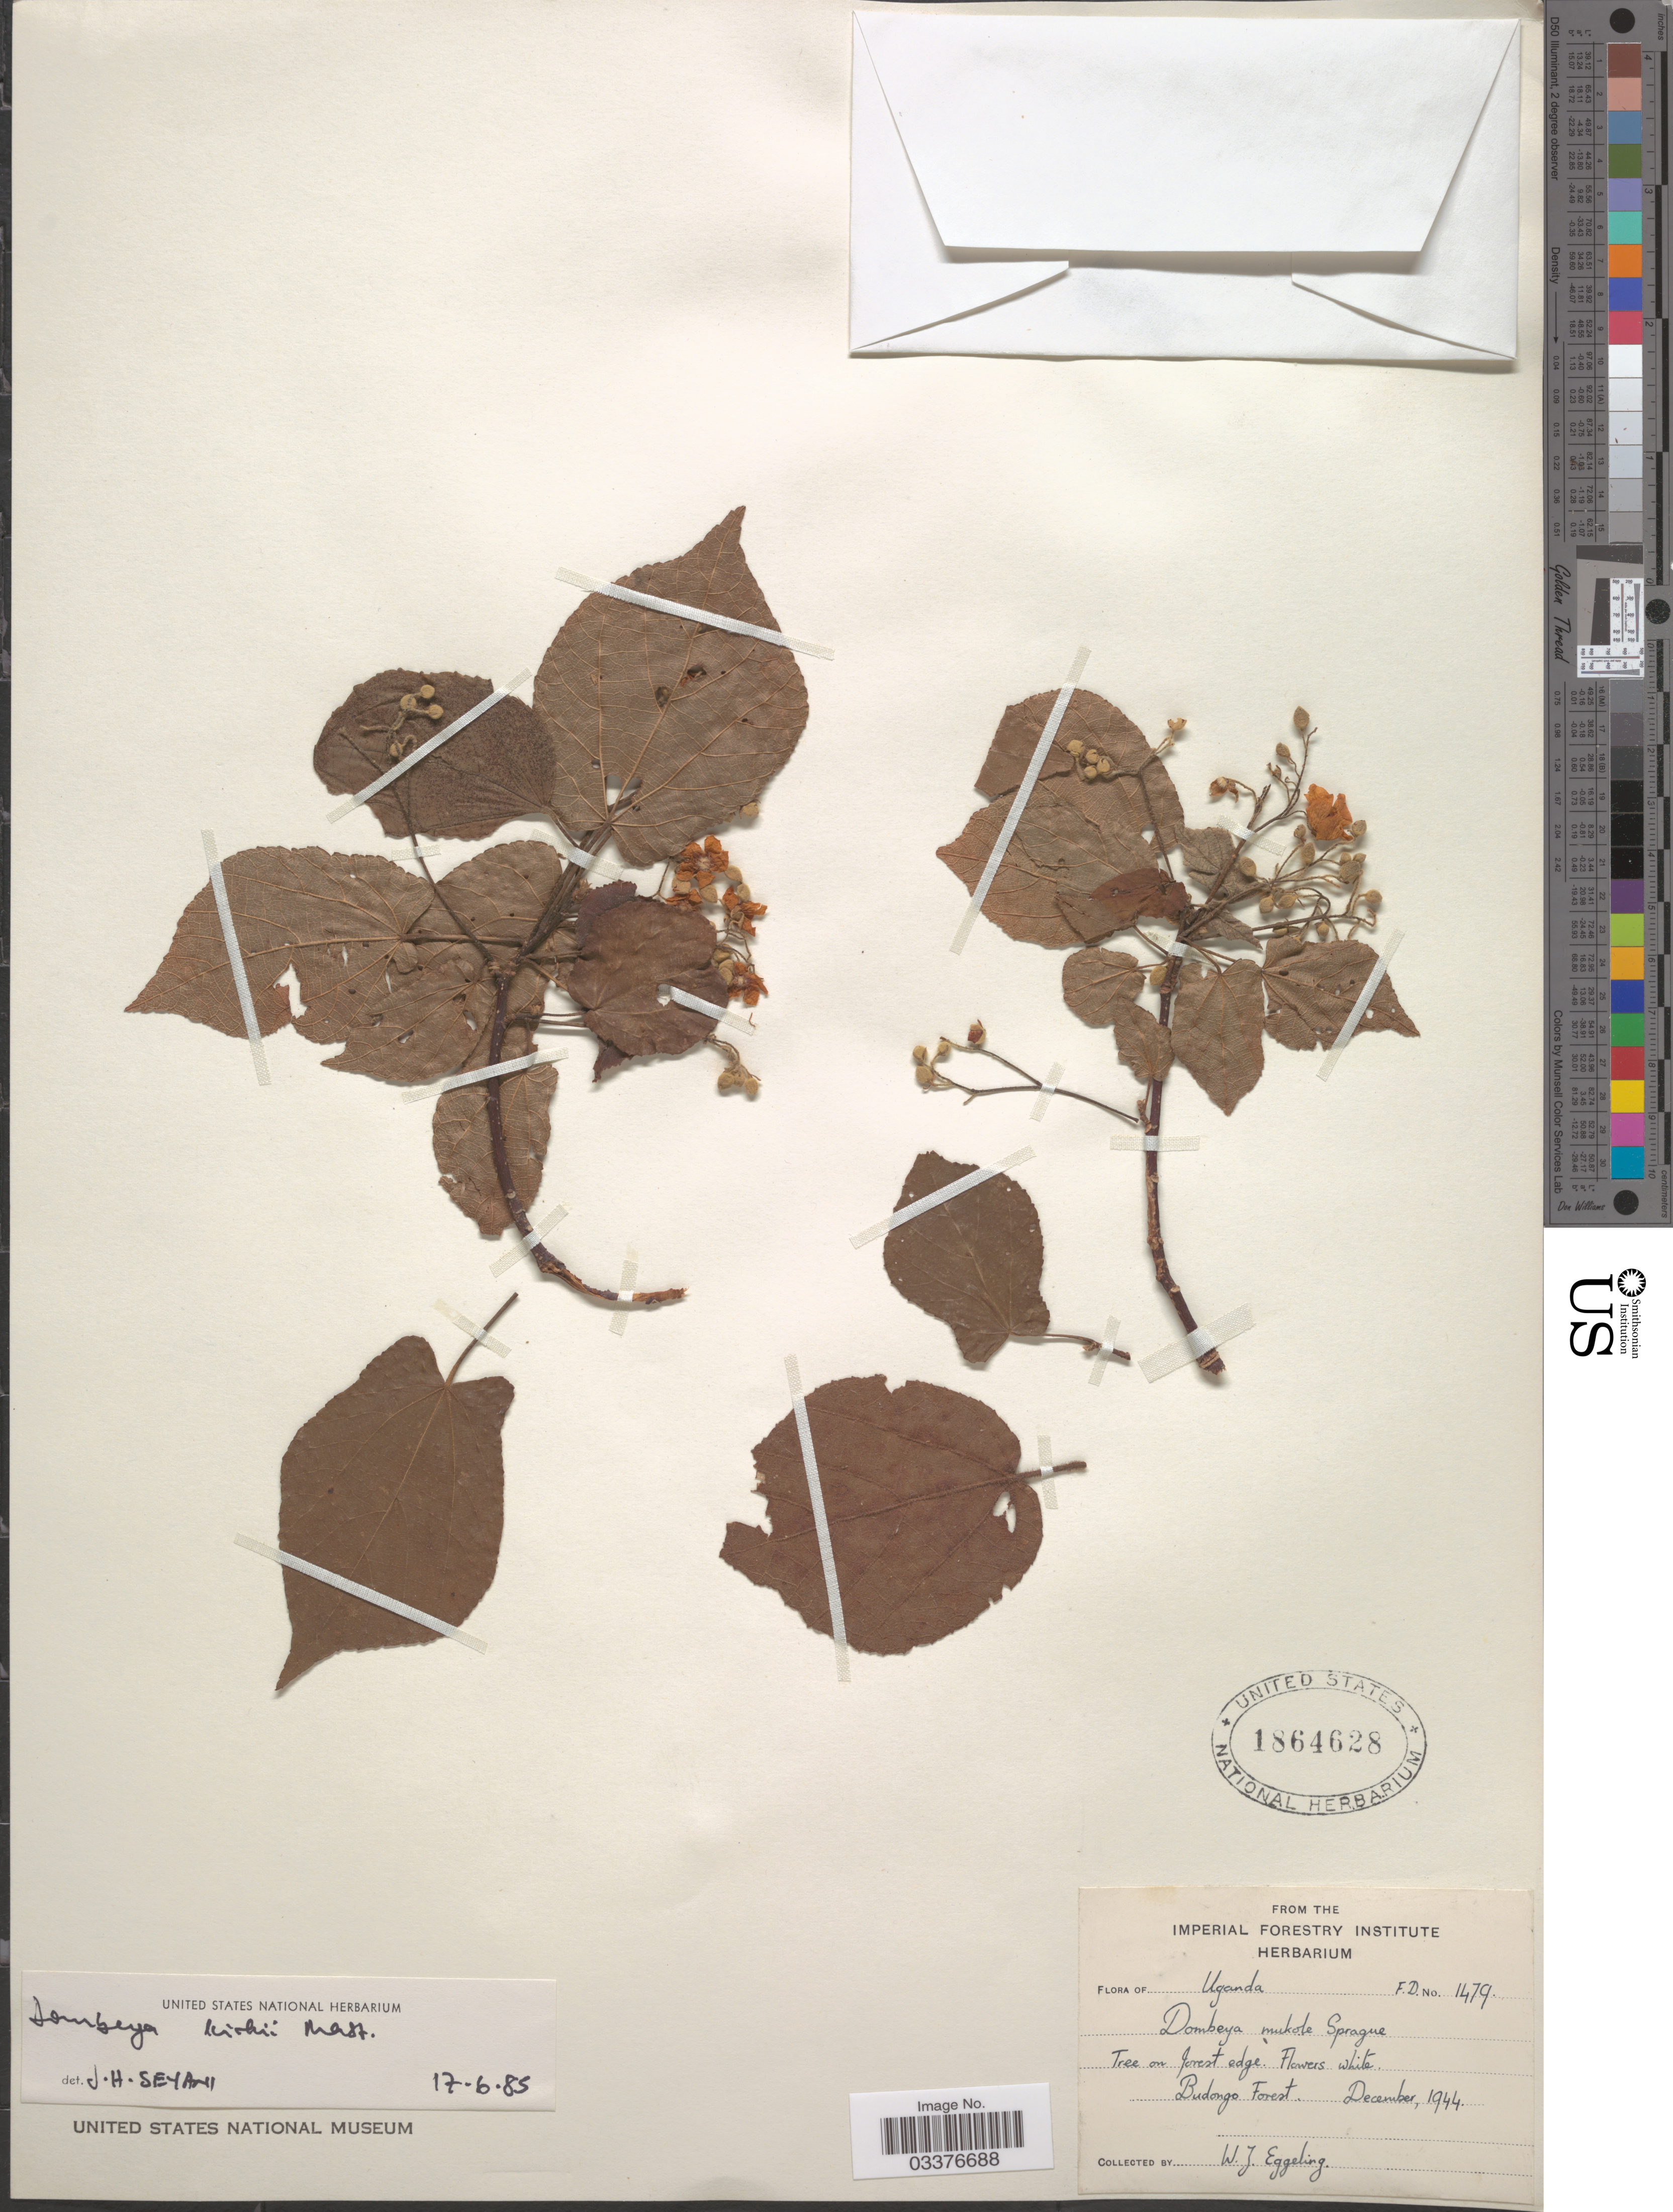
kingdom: Plantae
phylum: Tracheophyta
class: Magnoliopsida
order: Malvales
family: Malvaceae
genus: Dombeya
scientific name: Dombeya kirkii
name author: Mast.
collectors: W. Eggeling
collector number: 1479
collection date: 1944-12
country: Uganda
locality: Budongo Forest.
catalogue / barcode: US 1864628